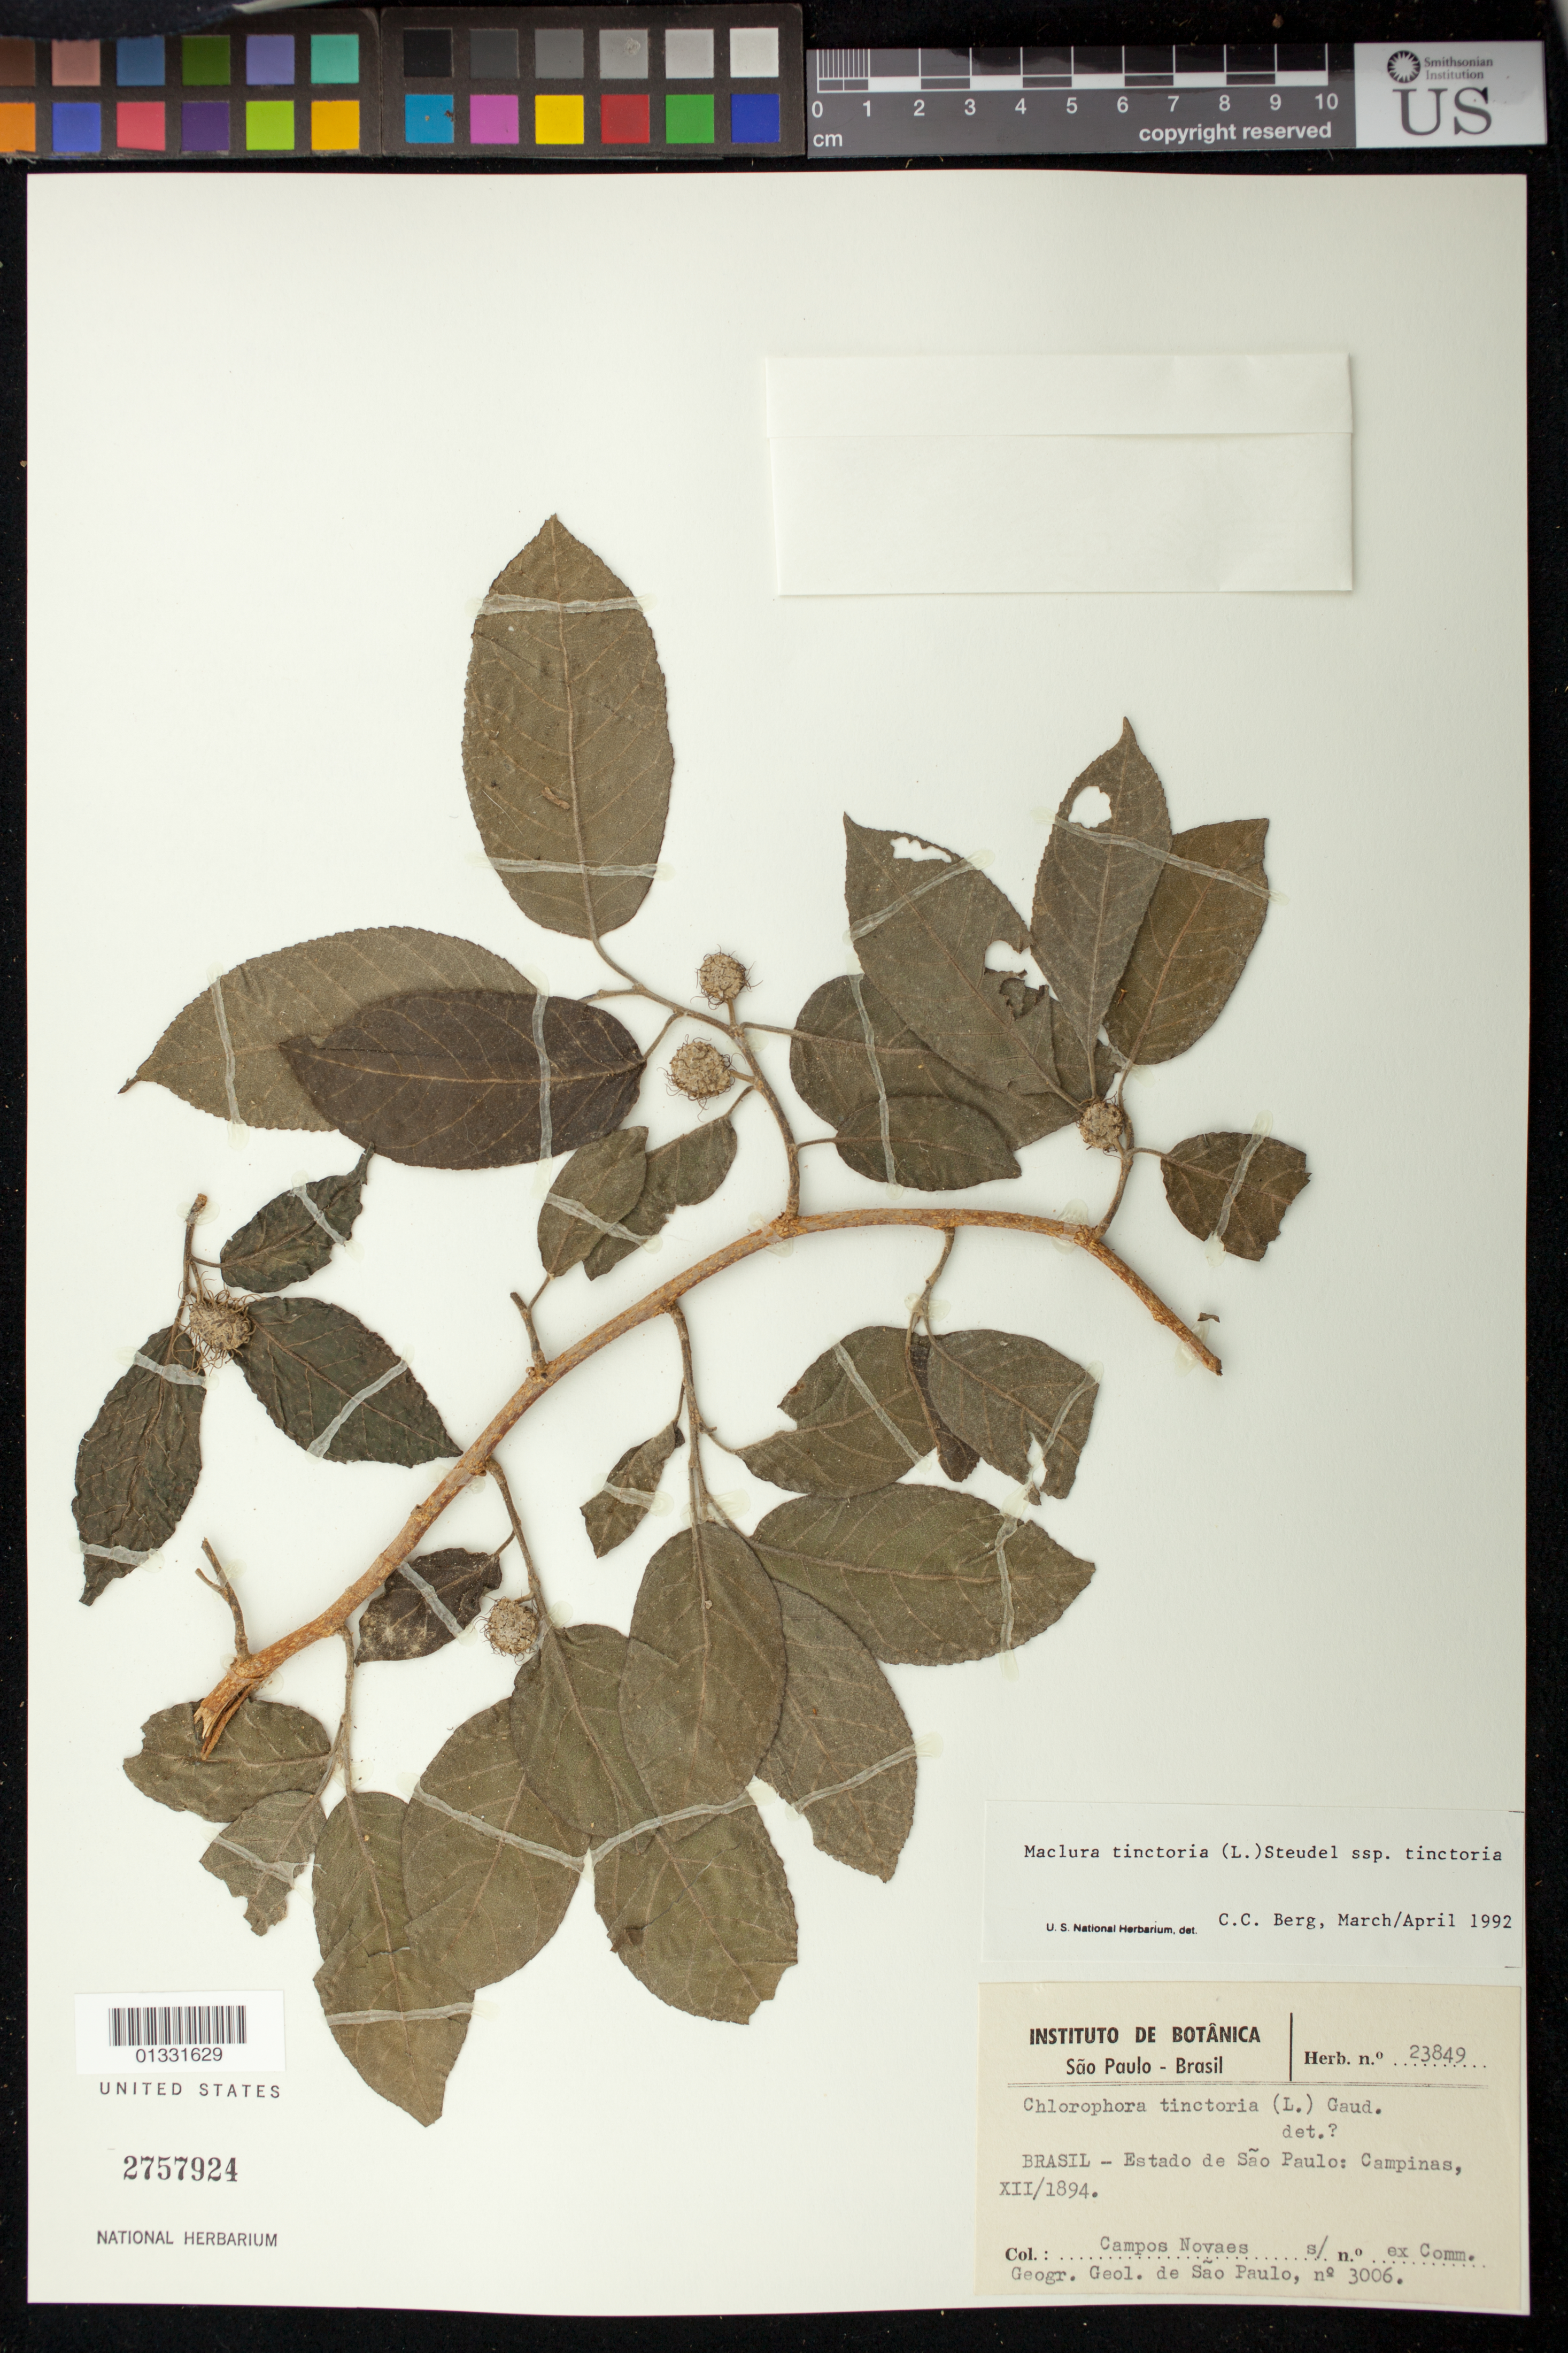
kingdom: Plantae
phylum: Tracheophyta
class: Magnoliopsida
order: Rosales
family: Moraceae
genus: Maclura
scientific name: Maclura tinctoria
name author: (L.) D. Don ex Steud.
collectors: C. Novaes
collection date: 1894-12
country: Brazil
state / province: São Paulo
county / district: Campinas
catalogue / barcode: US 2757924